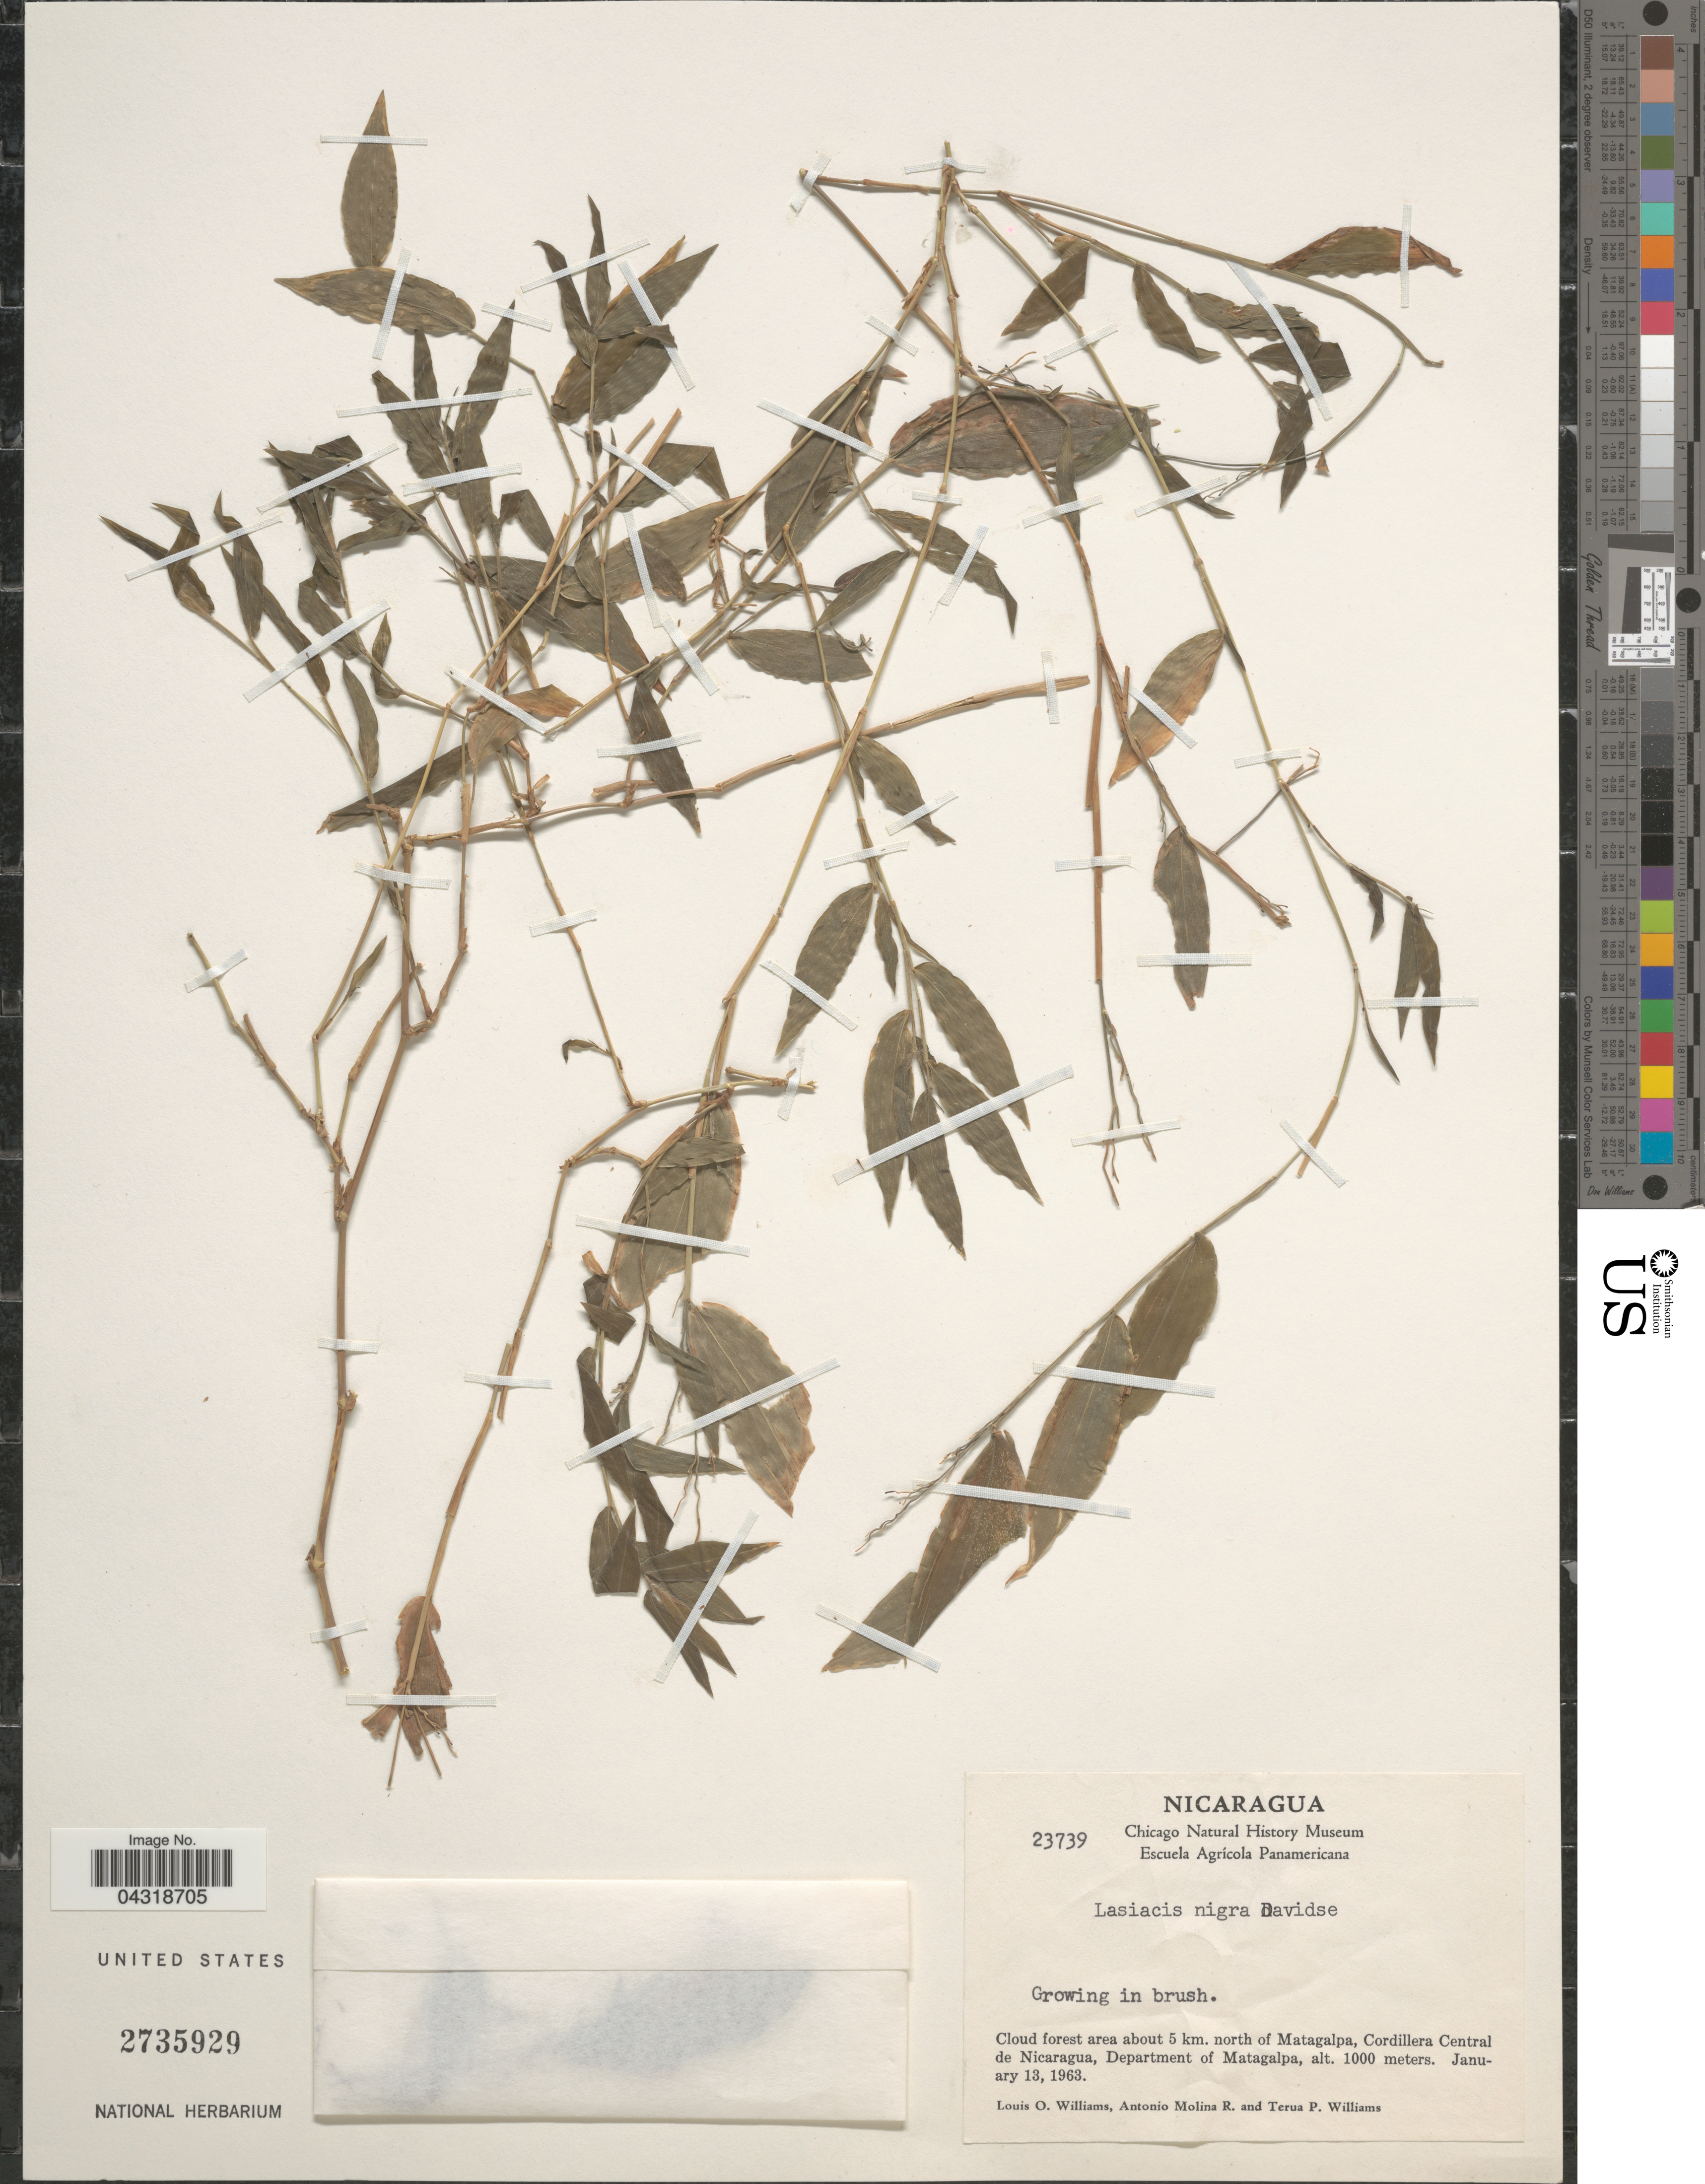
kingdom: Plantae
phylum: Tracheophyta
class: Liliopsida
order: Poales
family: Poaceae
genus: Lasiacis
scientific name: Lasiacis oaxacensis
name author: (Steud.) Hitchc.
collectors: L. O. Williams, A. Molina R. & T. Williams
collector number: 23739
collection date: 1963-01-13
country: Nicaragua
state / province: Matagalpa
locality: Cloud forest area about 5 km. north of Matagalpa, Cordillera Central de Nicaragua, Department of Matagalpa.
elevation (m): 1000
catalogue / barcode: US 2735929